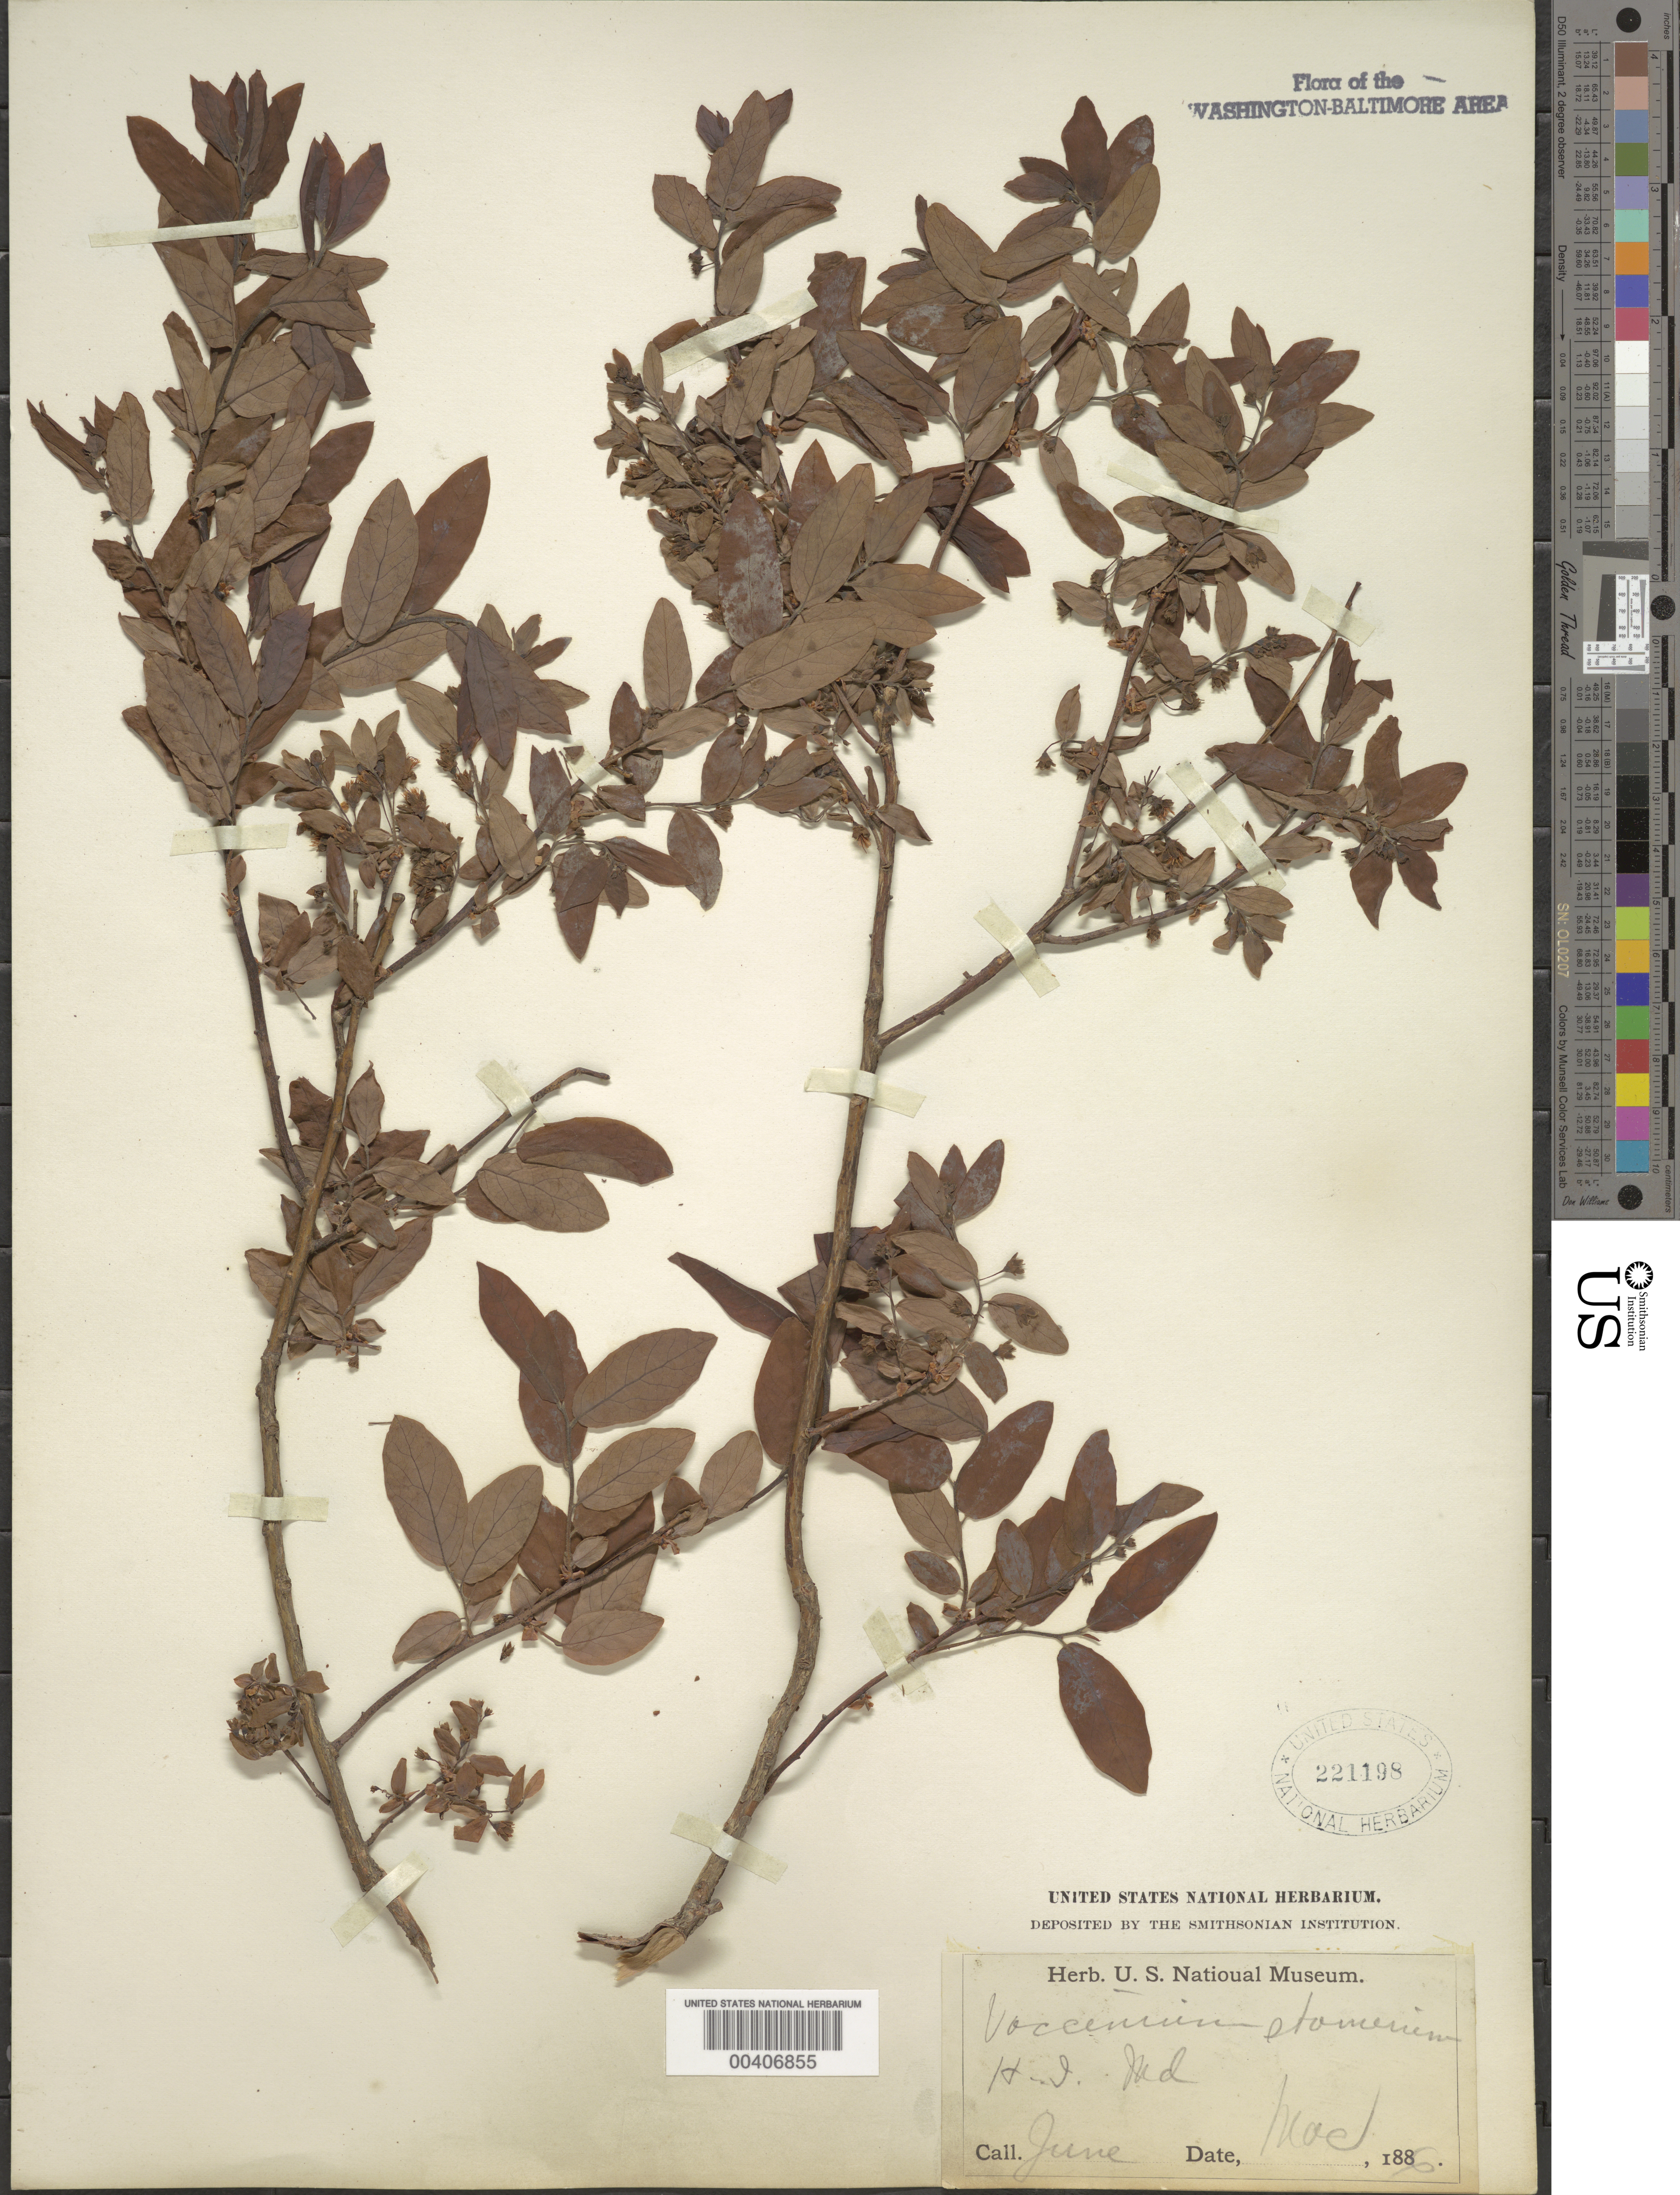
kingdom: Plantae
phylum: Tracheophyta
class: Magnoliopsida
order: Ericales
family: Ericaceae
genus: Vaccinium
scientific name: Vaccinium stamineum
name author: L.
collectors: J. M. Mociño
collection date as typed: Jun 1886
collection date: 1886-06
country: United States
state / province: Maryland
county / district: Montgomery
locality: High Island C. & O. Canal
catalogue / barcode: US 221198